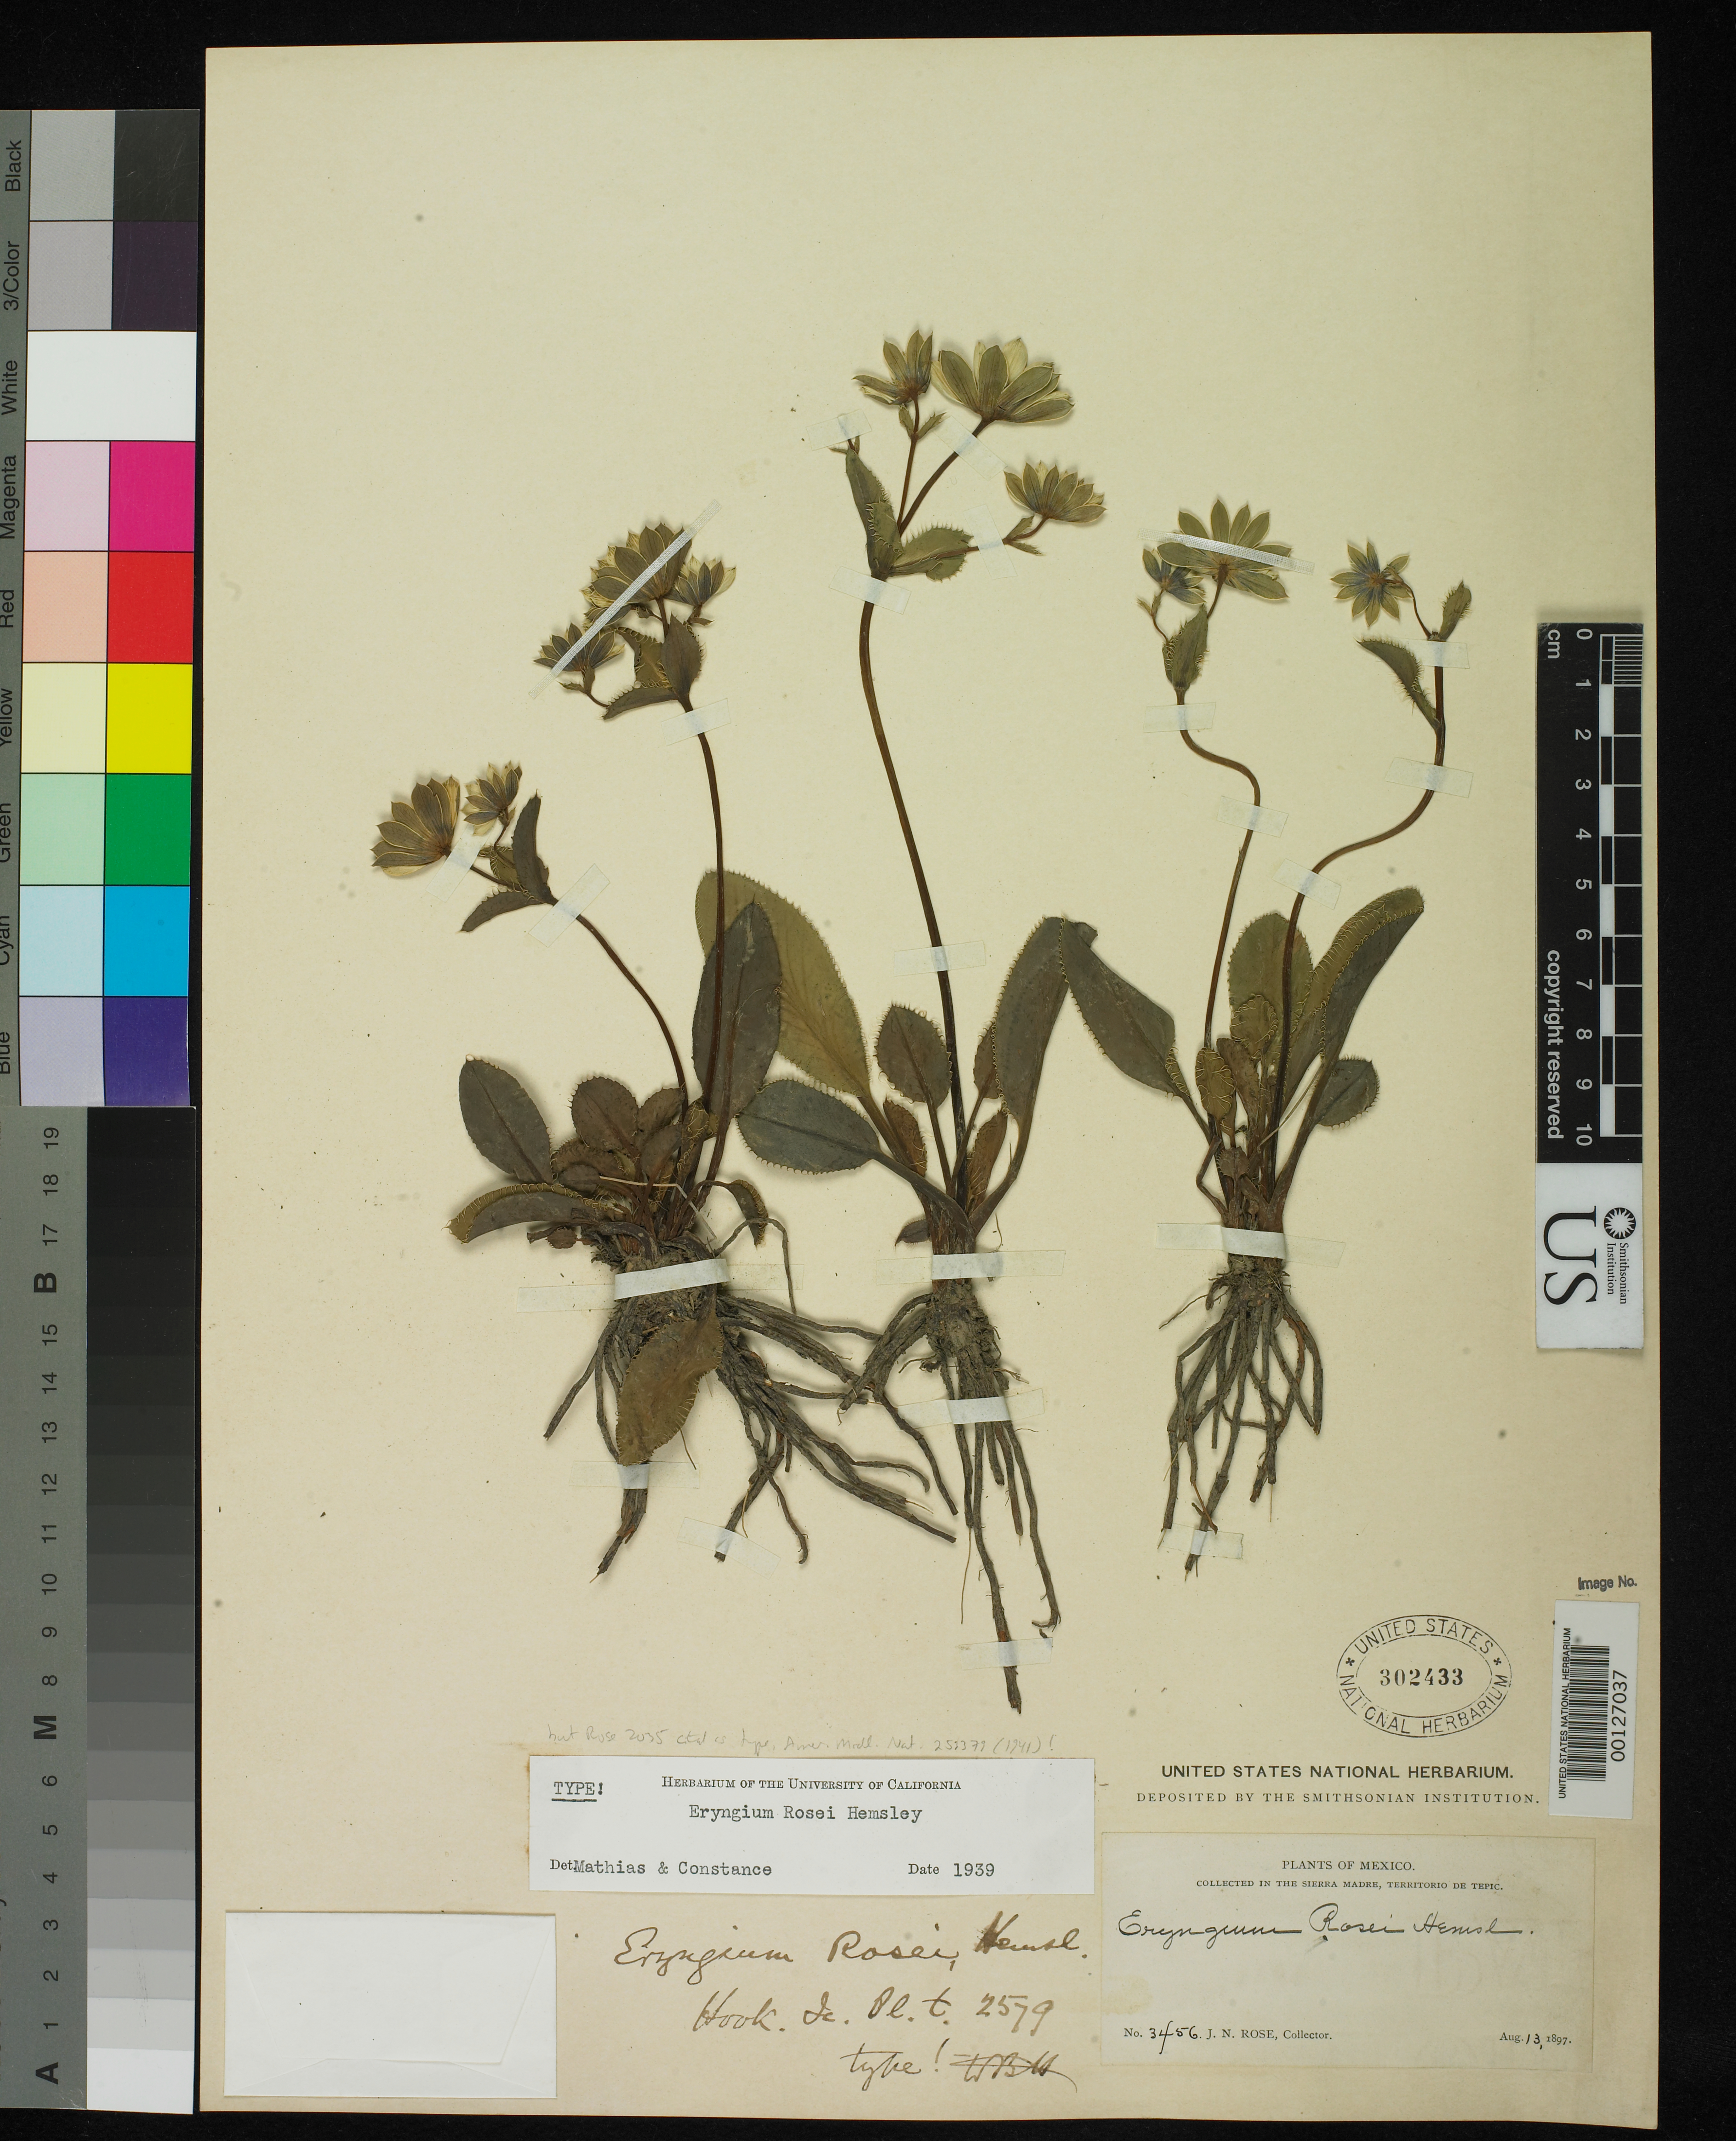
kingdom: Plantae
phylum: Tracheophyta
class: Magnoliopsida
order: Apiales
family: Apiaceae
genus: Eryngium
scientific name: Eryngium rosei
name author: Hemsl. in Hook. f.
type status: Syntype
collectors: J. N. Rose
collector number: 3456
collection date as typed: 13 Aug 1897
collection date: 1897-08-13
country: Mexico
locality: Between Dolores and Santa Gertrudis.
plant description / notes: This specimen (Rose 3456, USNH 302433) annotated "type!" by WBH [=W.B. Hemsley] and "TYPE!" by Mathias & Constance (1939) but they cite Rose 2035 (US) as "type" in Amer. Midl. Nat. 25: 379 (1941).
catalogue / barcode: US 302433